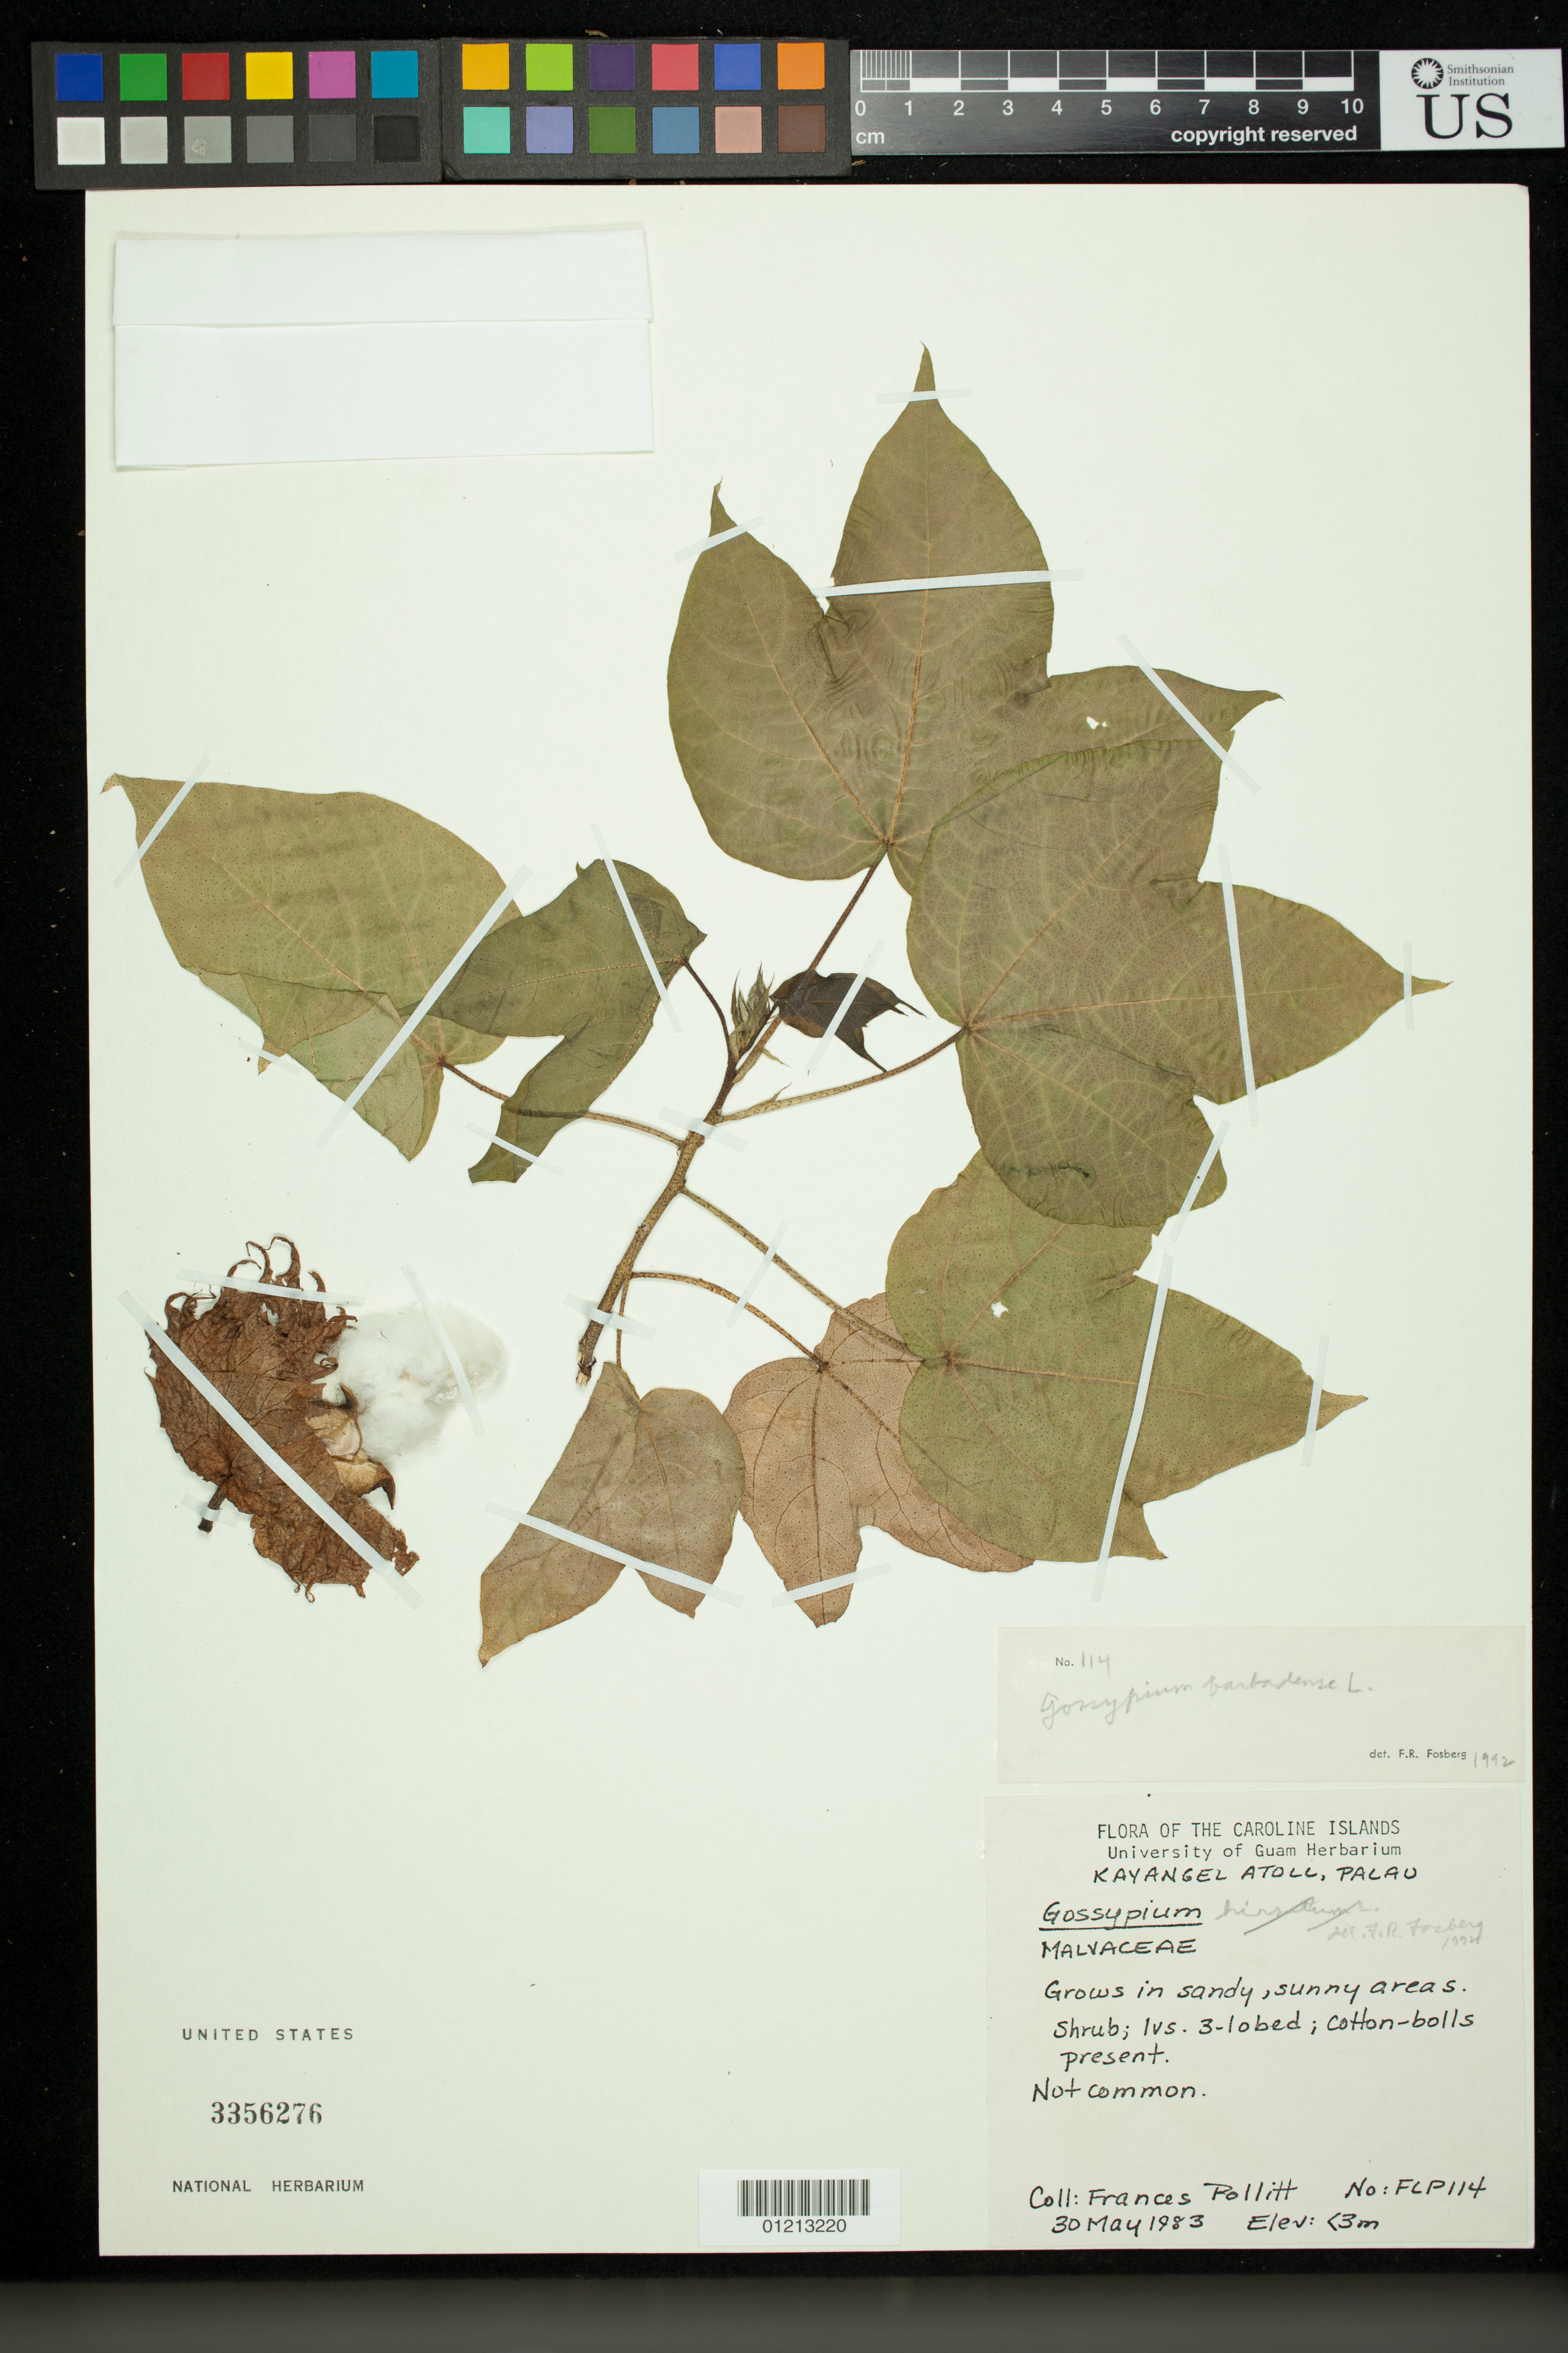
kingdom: Plantae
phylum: Tracheophyta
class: Magnoliopsida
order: Malvales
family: Malvaceae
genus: Gossypium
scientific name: Gossypium barbadense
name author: L.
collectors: F. Pollitt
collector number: FLP114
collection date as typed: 30 May 1983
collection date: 1983-05-30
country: Palau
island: Ngcheangel [Kayangel] Atoll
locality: Caroline Islands: Kayangel Atoll, Palau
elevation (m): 3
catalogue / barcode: US 3356276